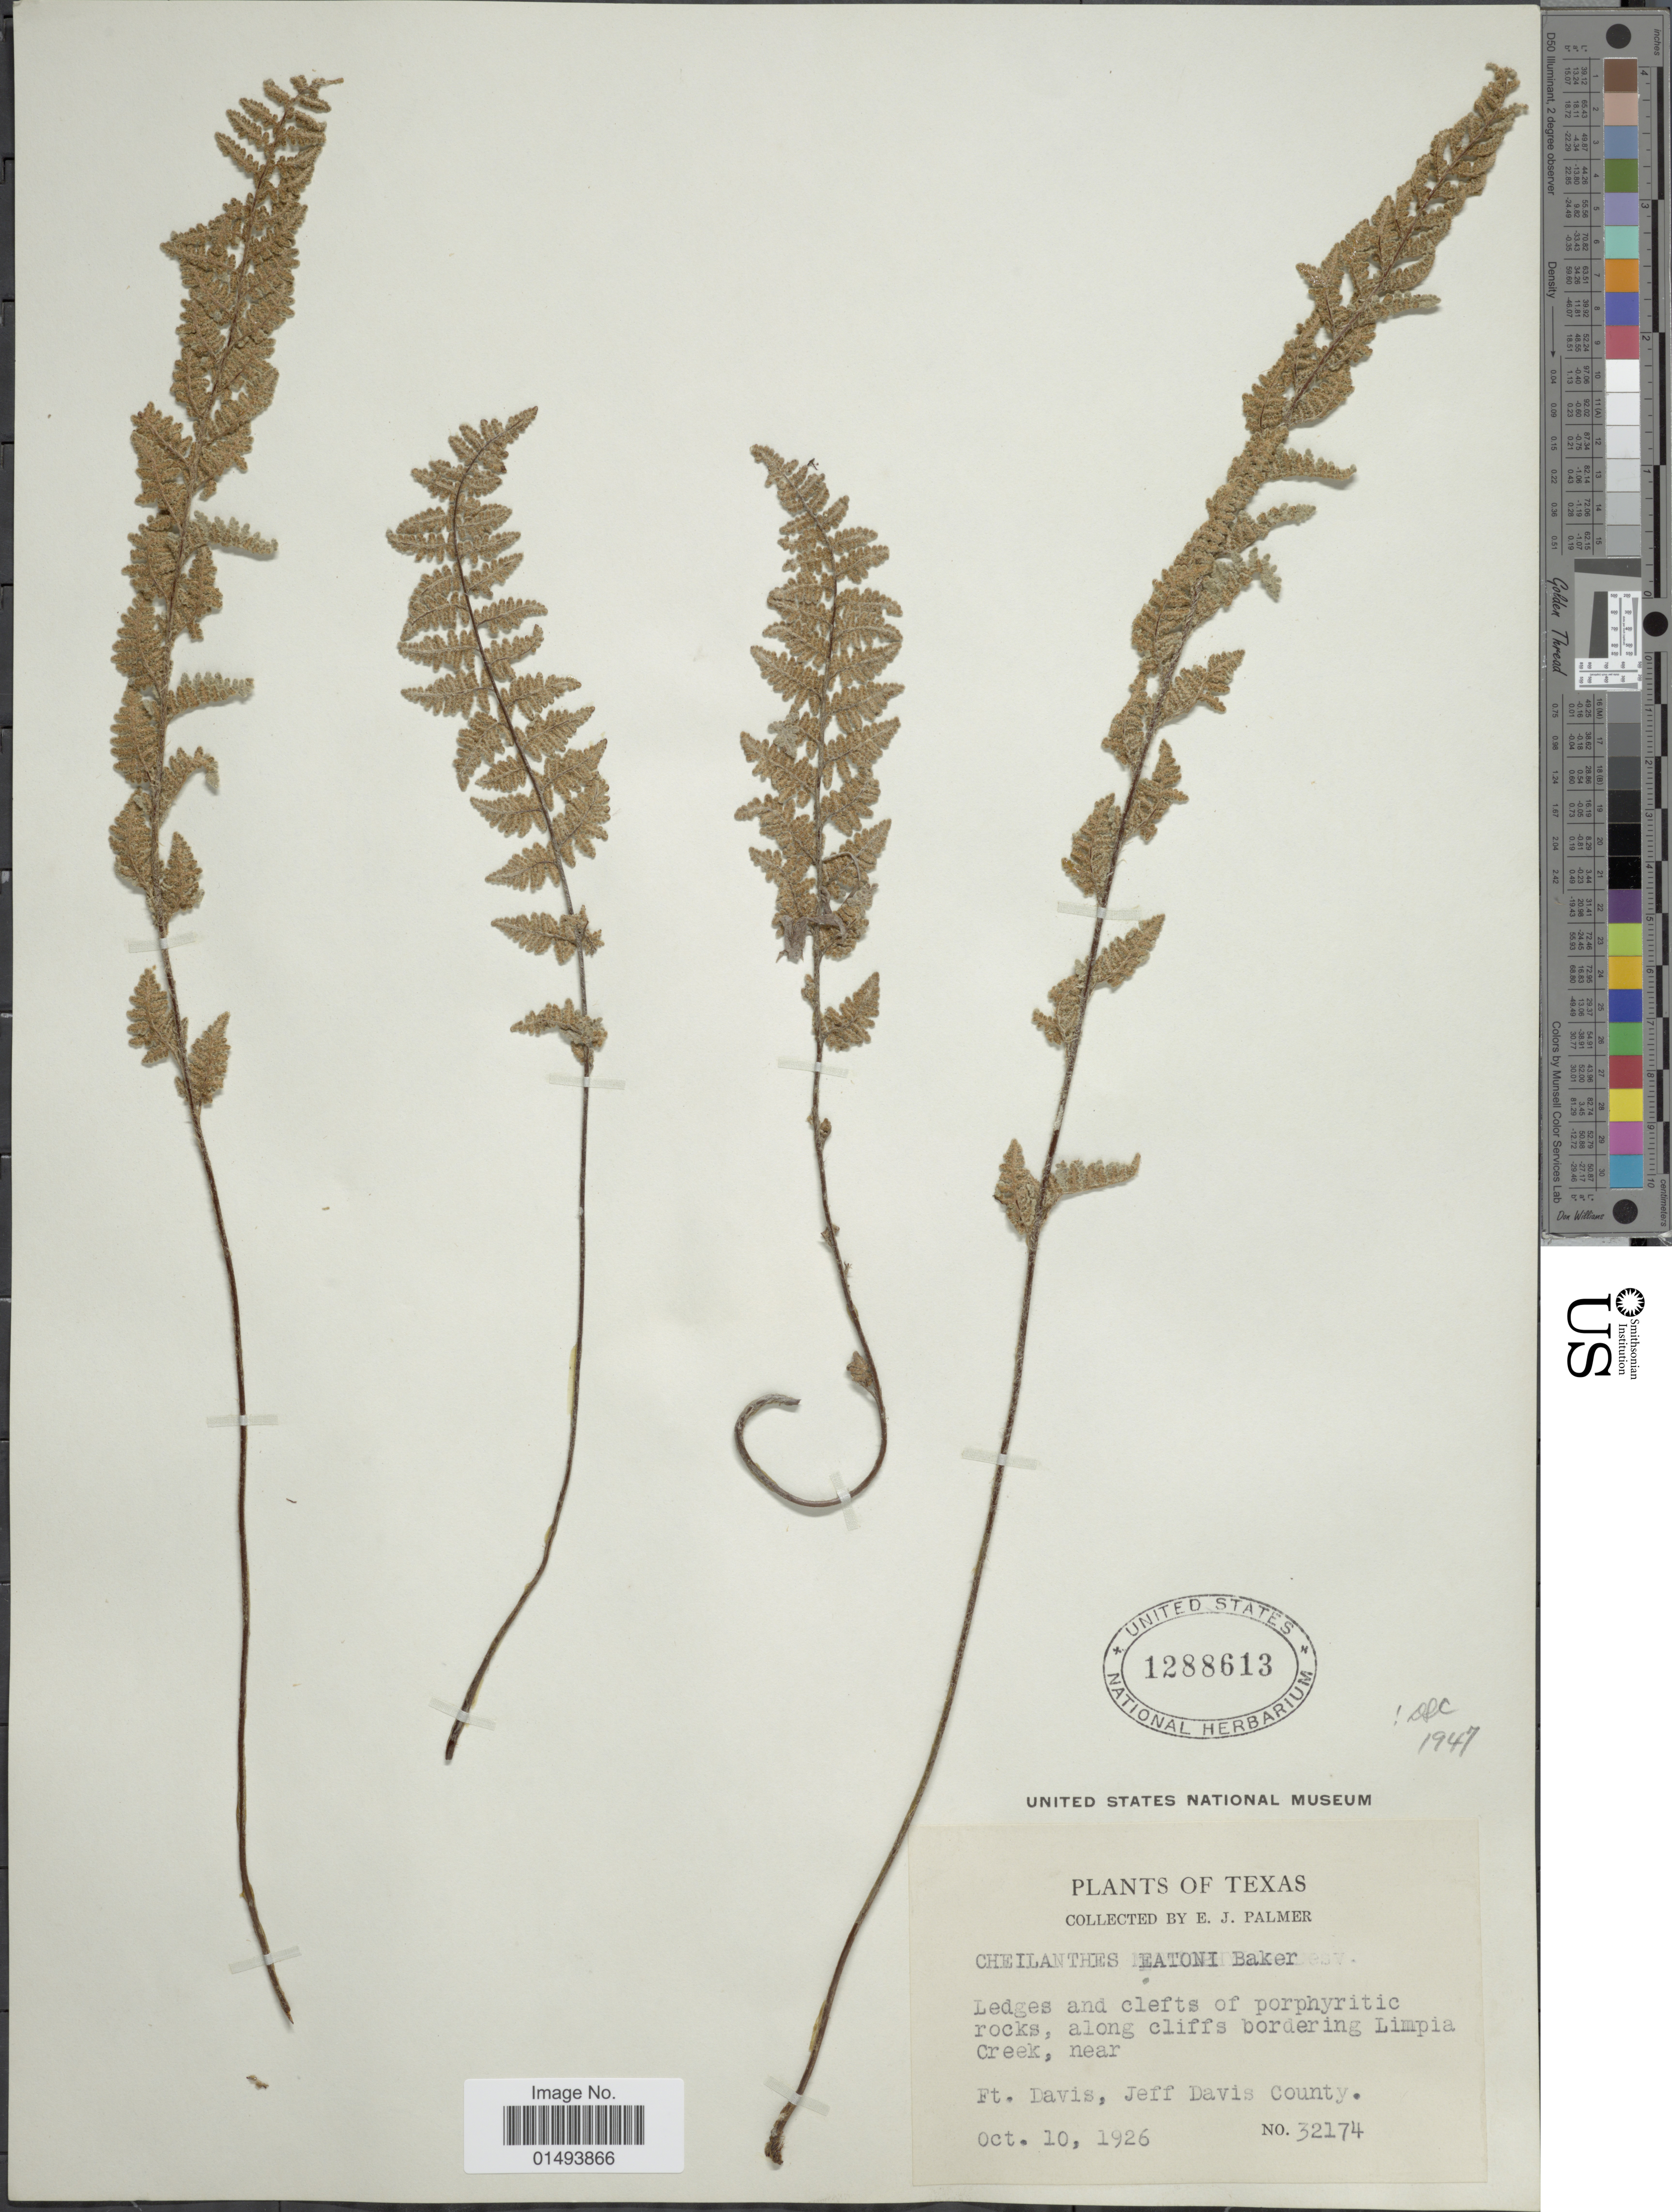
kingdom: Plantae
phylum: Tracheophyta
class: Polypodiopsida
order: Polypodiales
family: Pteridaceae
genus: Myriopteris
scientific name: Myriopteris rufa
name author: Fée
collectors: E. J. Palmer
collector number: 32174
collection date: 1926-10-10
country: United States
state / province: Texas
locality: Plants of Texas, Ledges and clefts of porphyritic rocks, along cliffs boredering Limpia Creek, near Ft. Davis, Jeff Davis County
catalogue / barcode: US 1288613